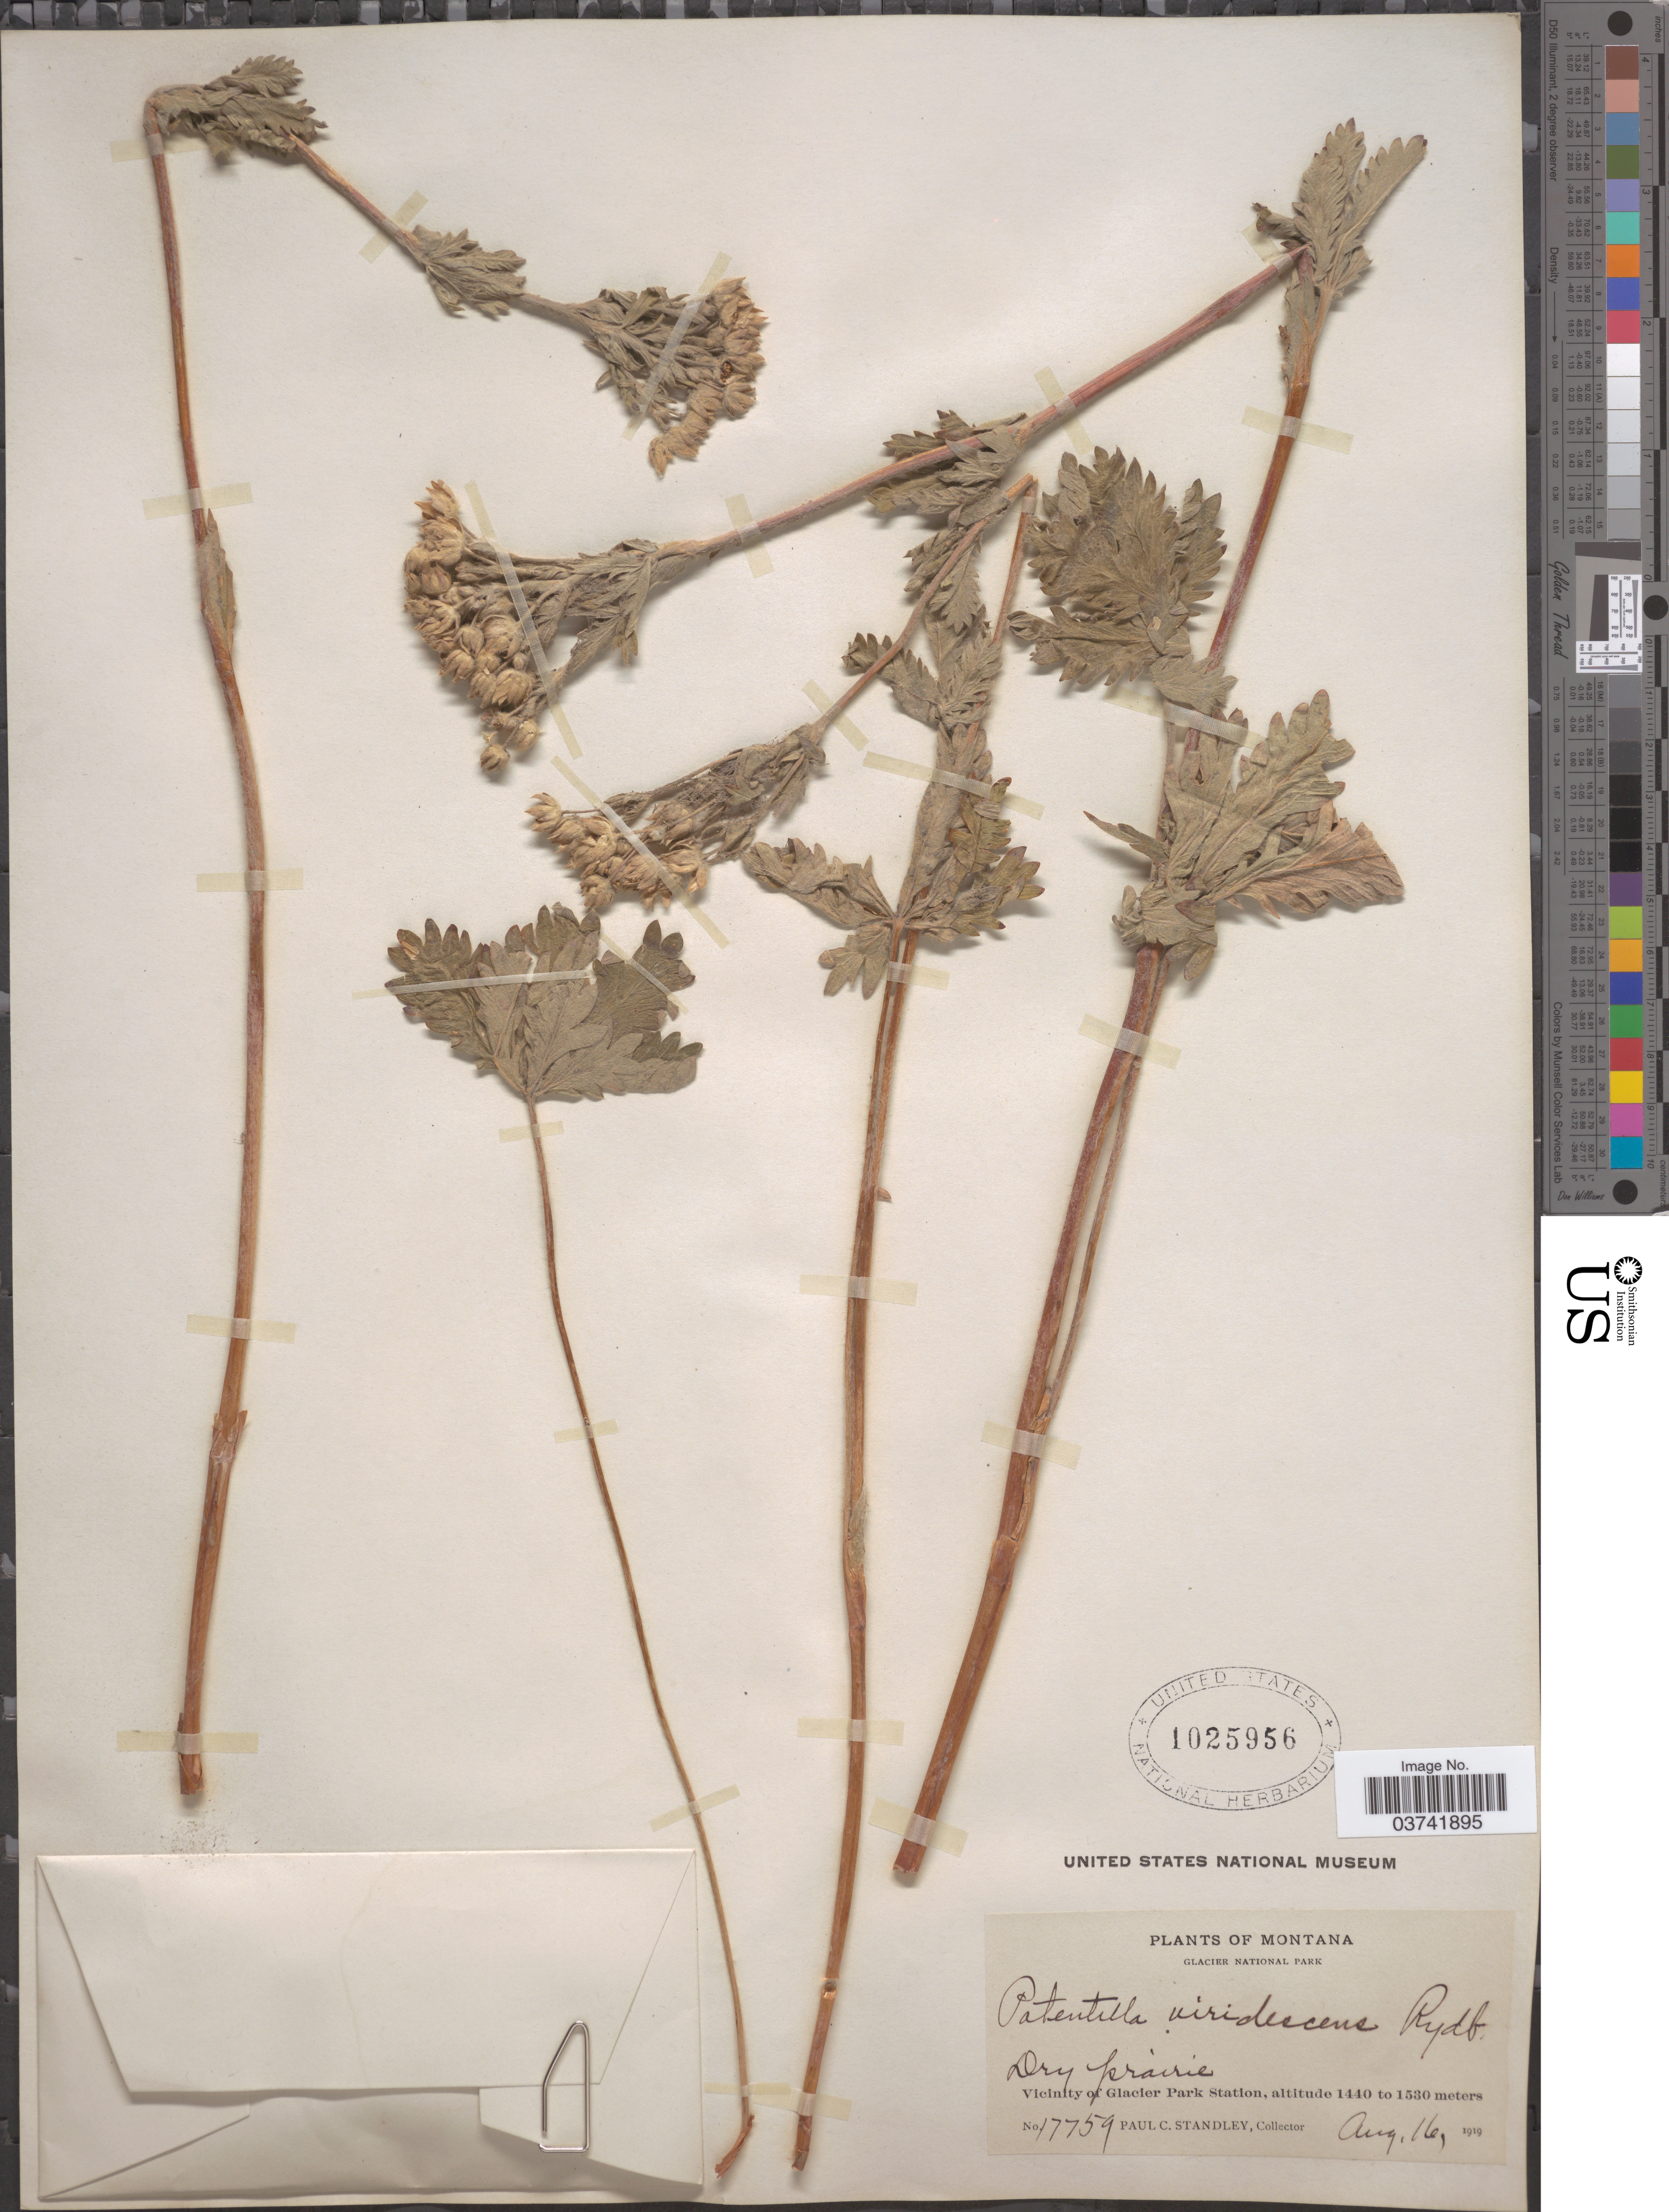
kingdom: Plantae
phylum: Tracheophyta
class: Magnoliopsida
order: Rosales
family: Rosaceae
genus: Potentilla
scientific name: Potentilla viridescens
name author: Rydb.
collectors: P. C. Standley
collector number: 17759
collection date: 1919-08-16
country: United States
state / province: Montana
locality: Glacier National Park. Vicinity of Glacier Park Station.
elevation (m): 1440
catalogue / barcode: US 1025956